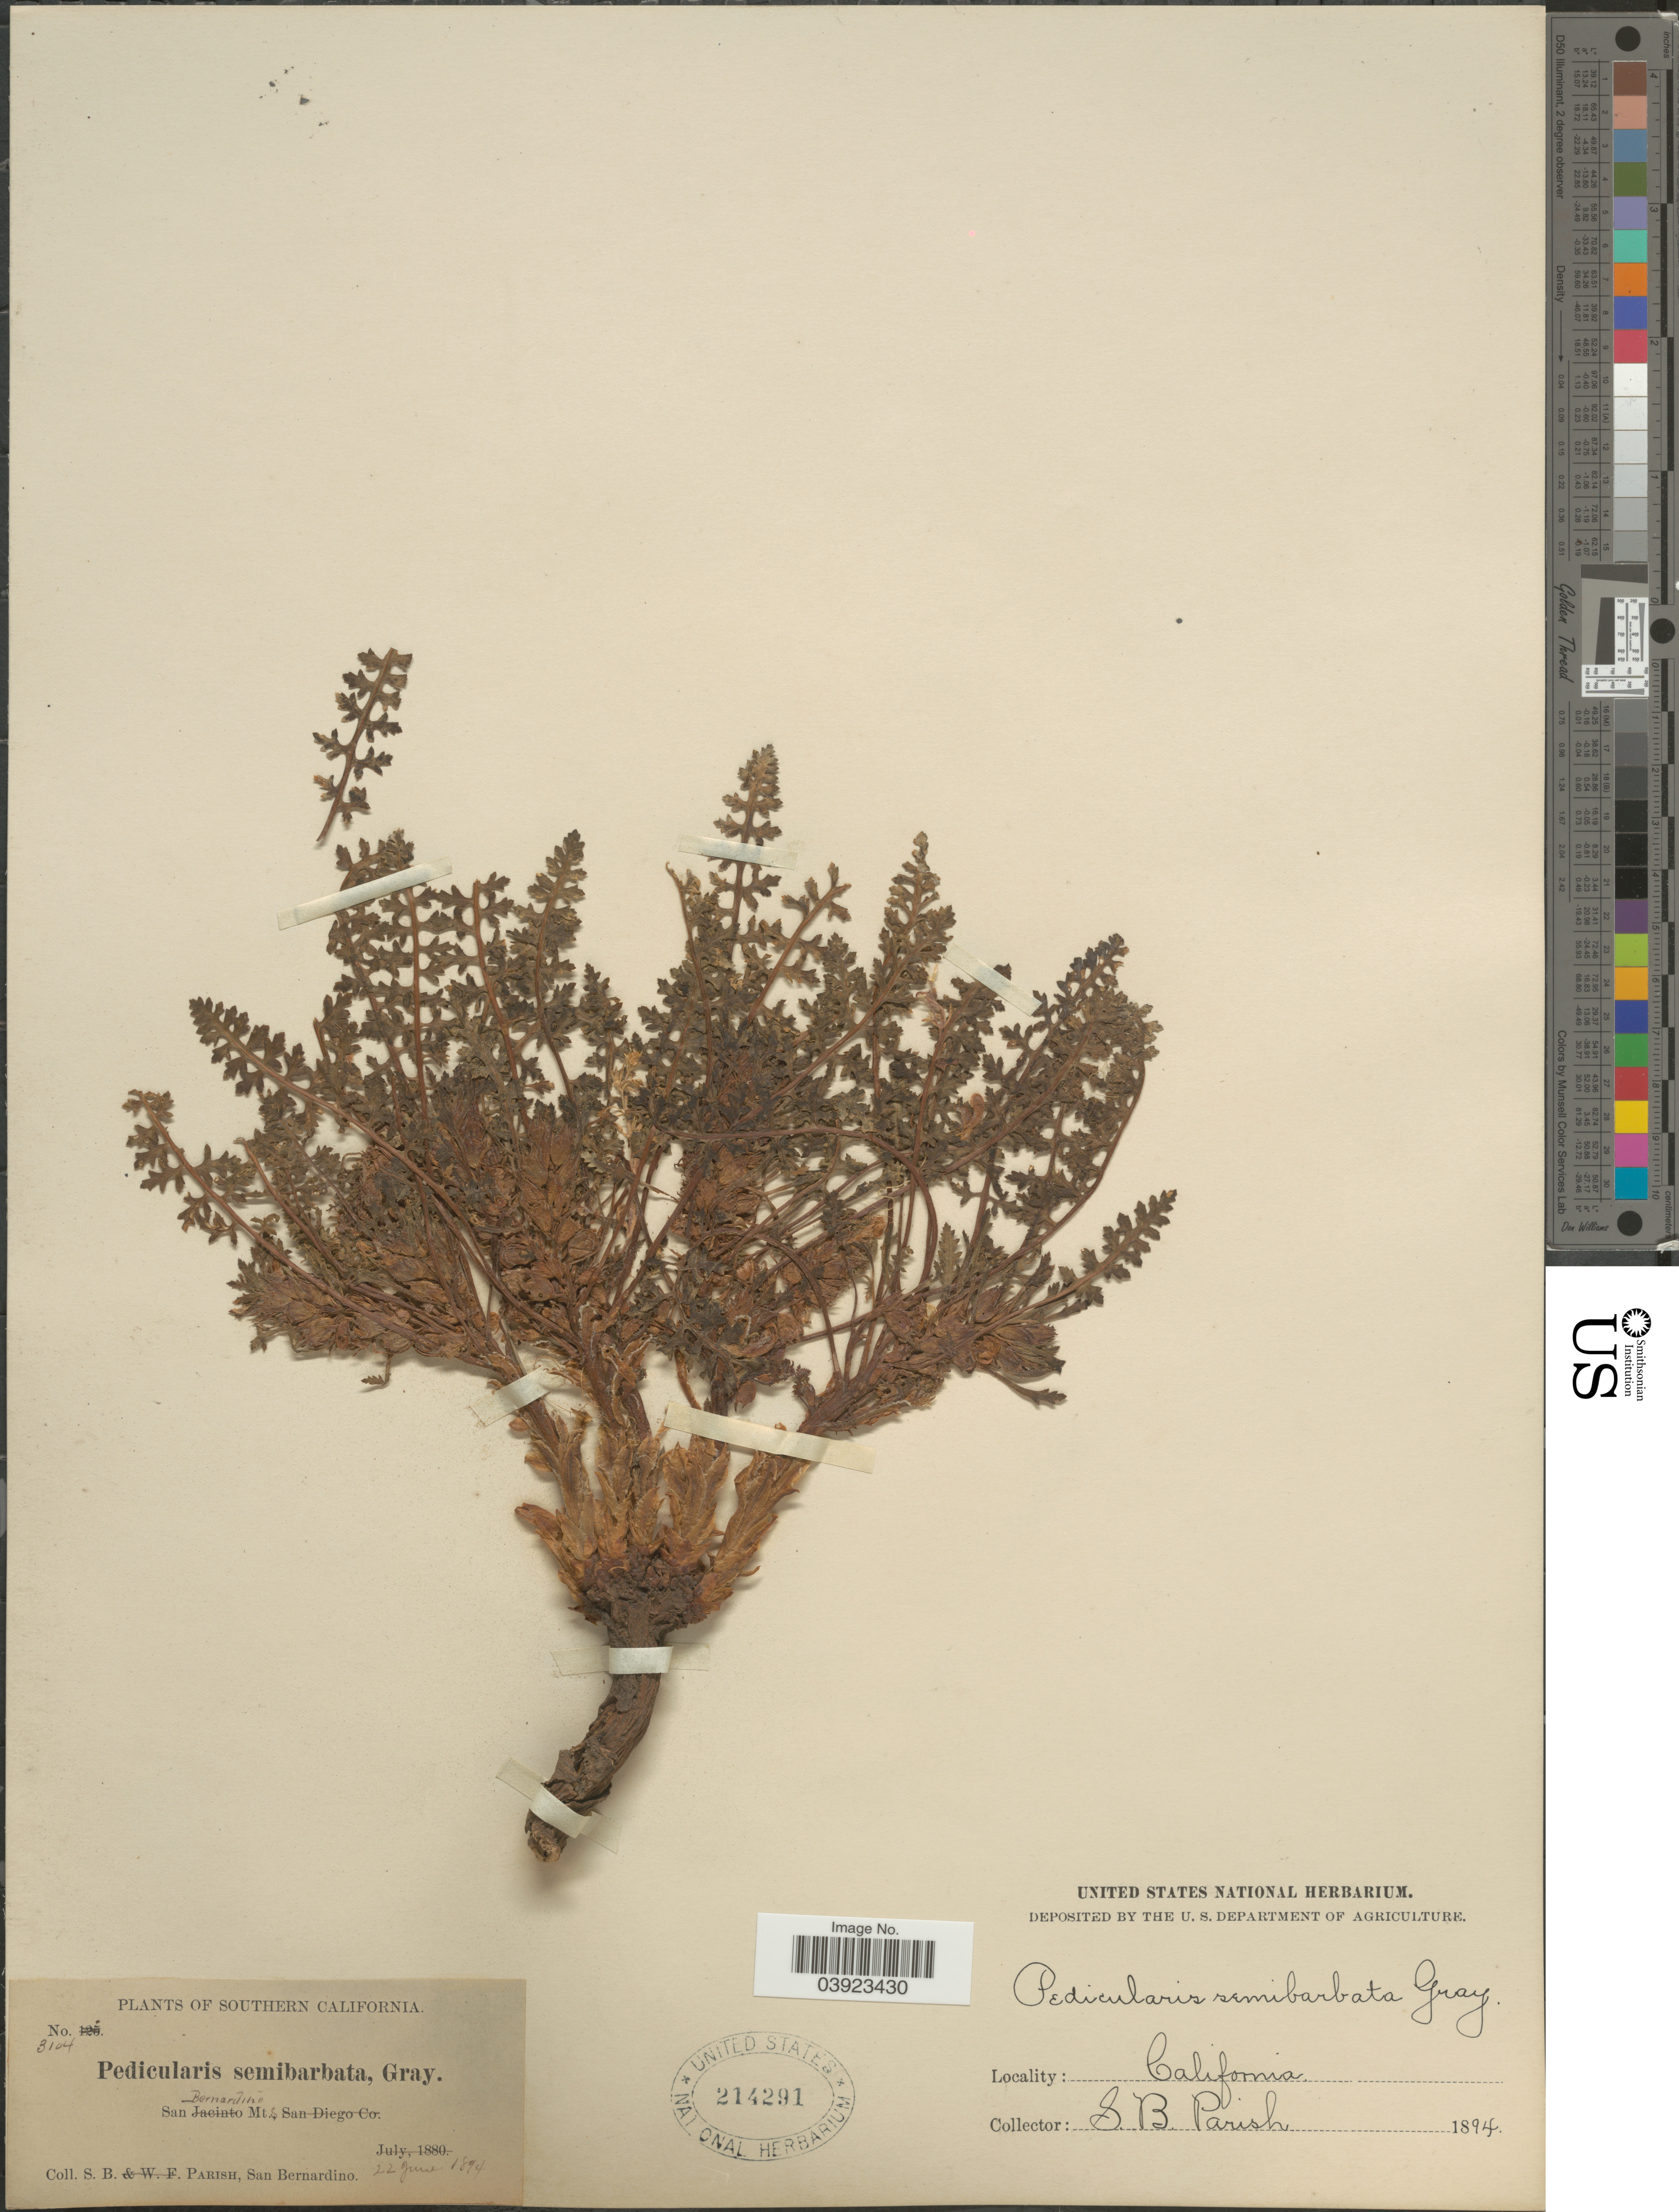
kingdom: Plantae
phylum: Tracheophyta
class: Magnoliopsida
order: Lamiales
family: Orobanchaceae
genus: Pedicularis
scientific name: Pedicularis semibarbata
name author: A. Gray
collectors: S. B. Parish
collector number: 3104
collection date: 1894-06-22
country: United States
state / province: California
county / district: San Bernardino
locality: Southern California. San Bernardino Mts.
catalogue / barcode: US 214291